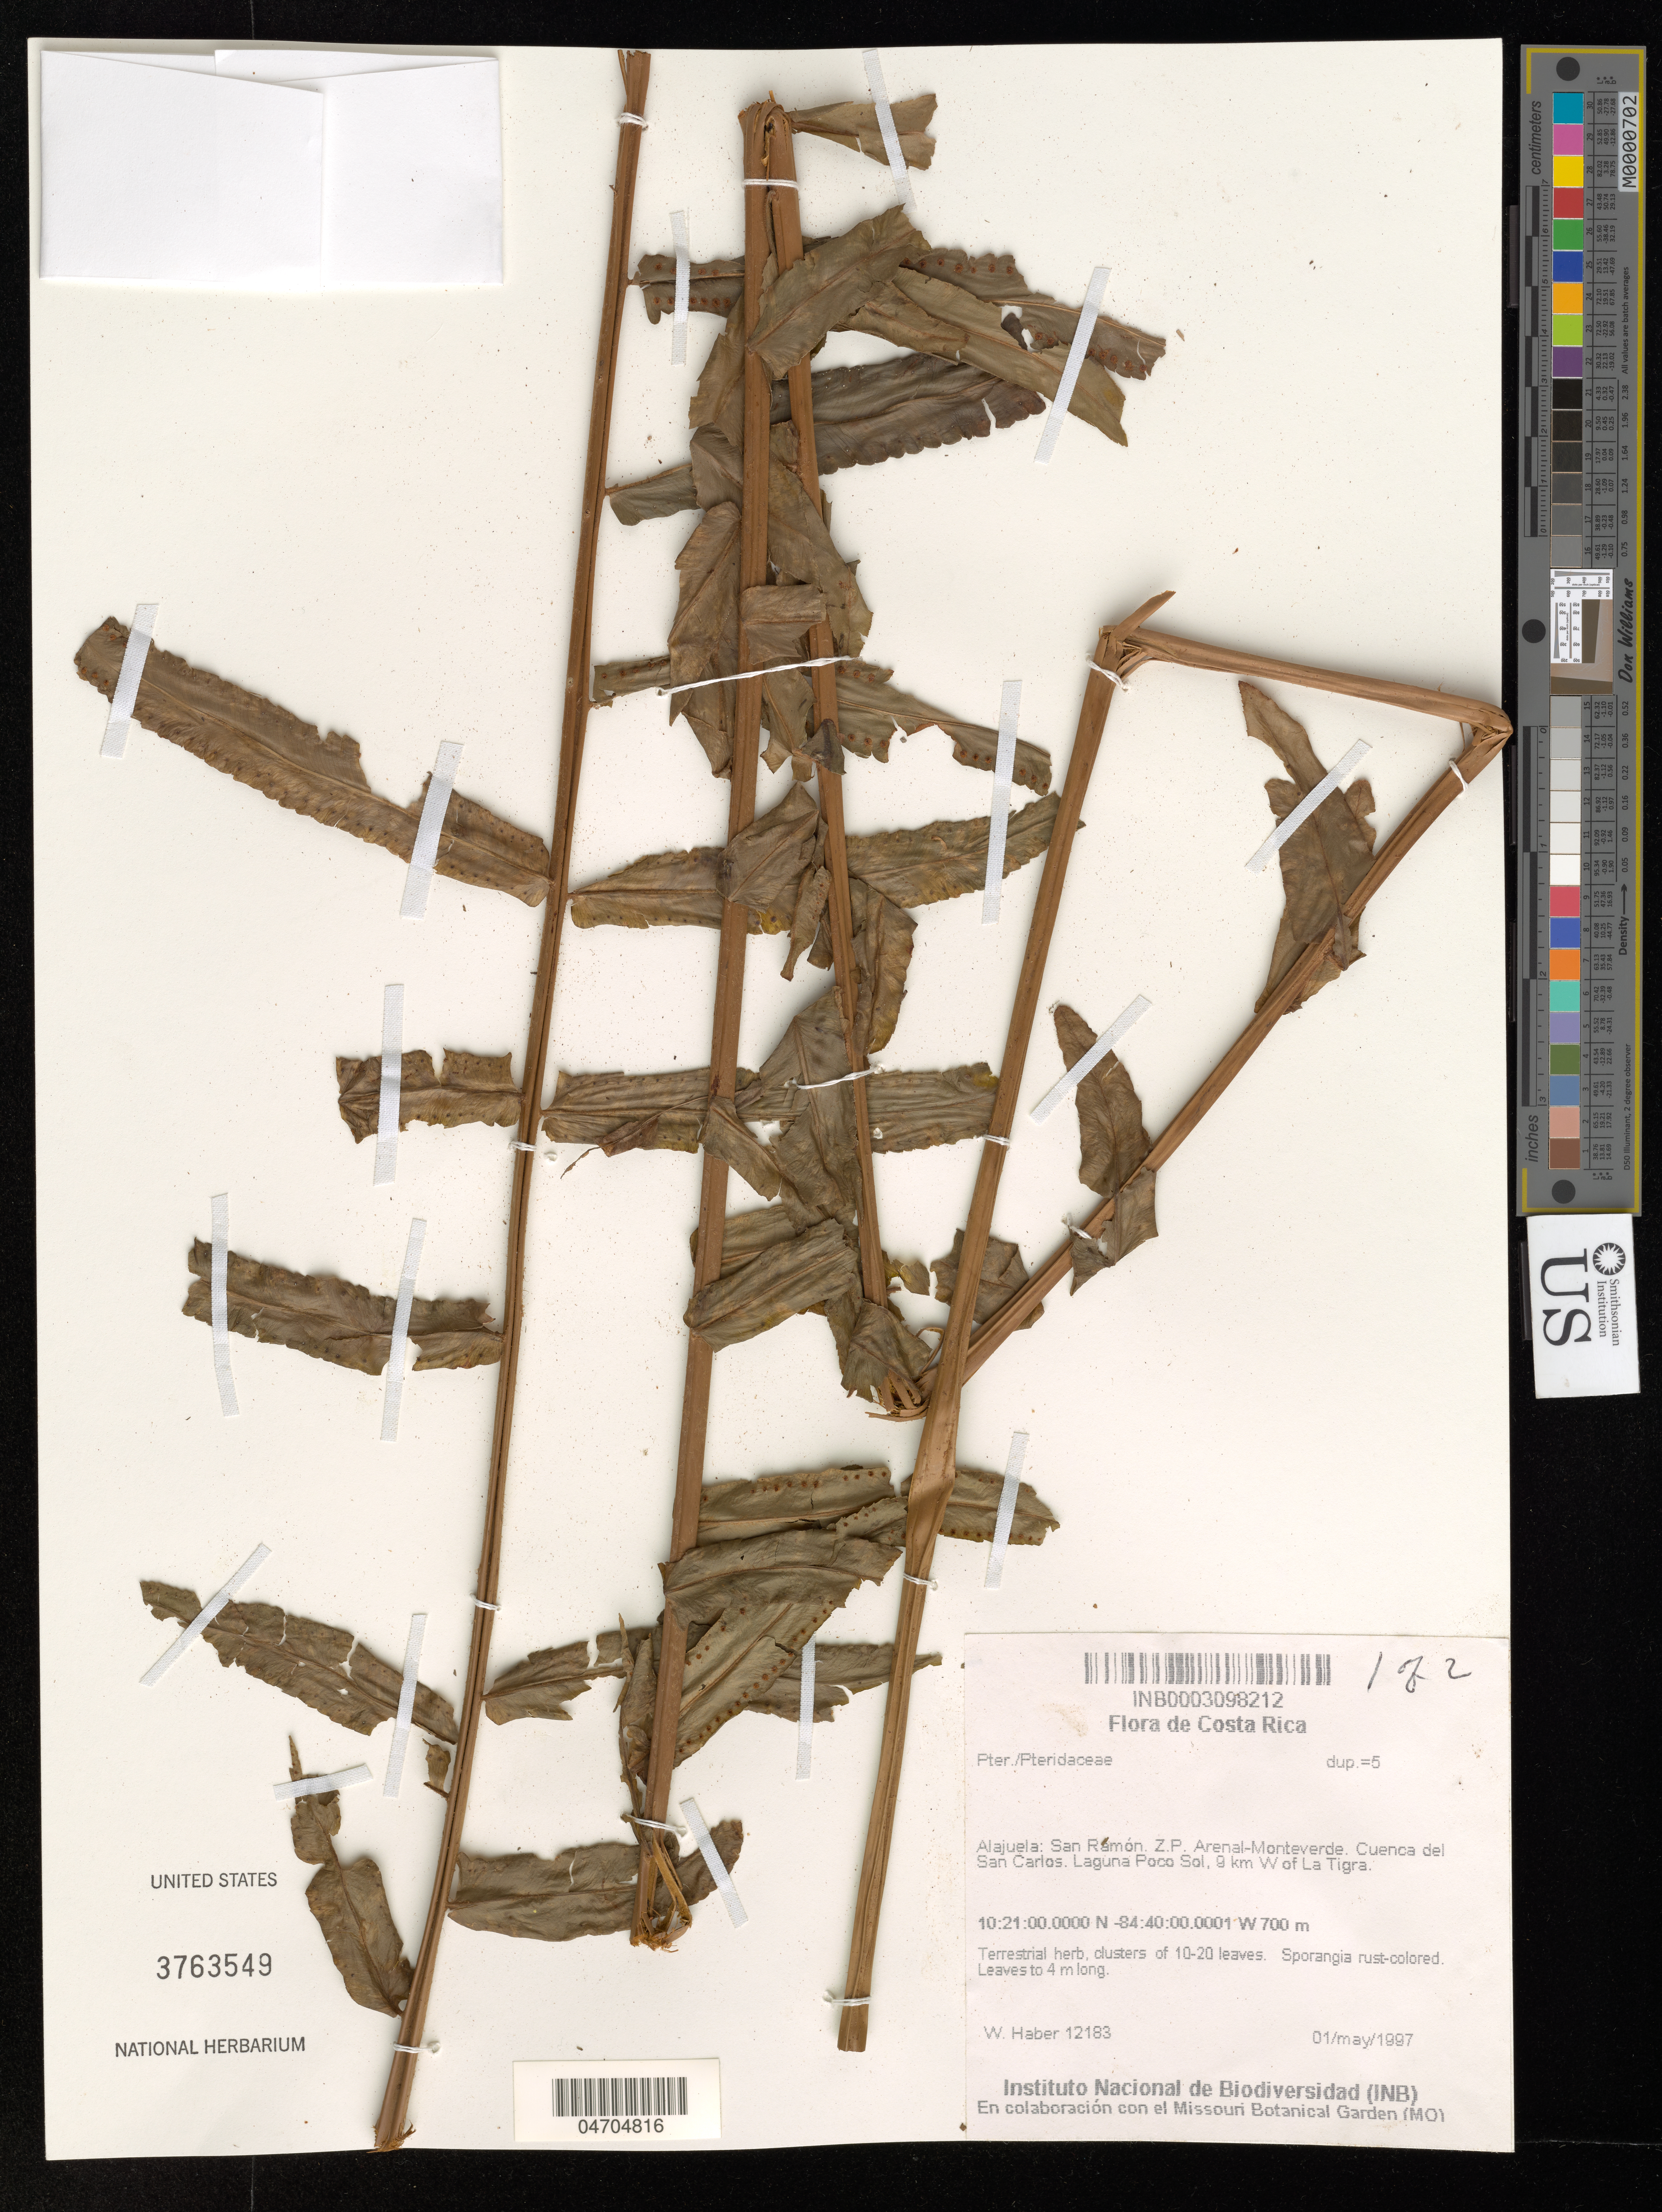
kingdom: Plantae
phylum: Tracheophyta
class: Polypodiopsida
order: Polypodiales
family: Pteridaceae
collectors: W. Haber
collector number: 12183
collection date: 1997-05-01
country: Costa Rica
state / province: Alajuela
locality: San Ramón. Z. P. Arenal-Monteverde. Cuenca del San Carlos. Laguna Poco Sol, 9 km W of La Tigra.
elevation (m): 700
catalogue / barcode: US 3763549